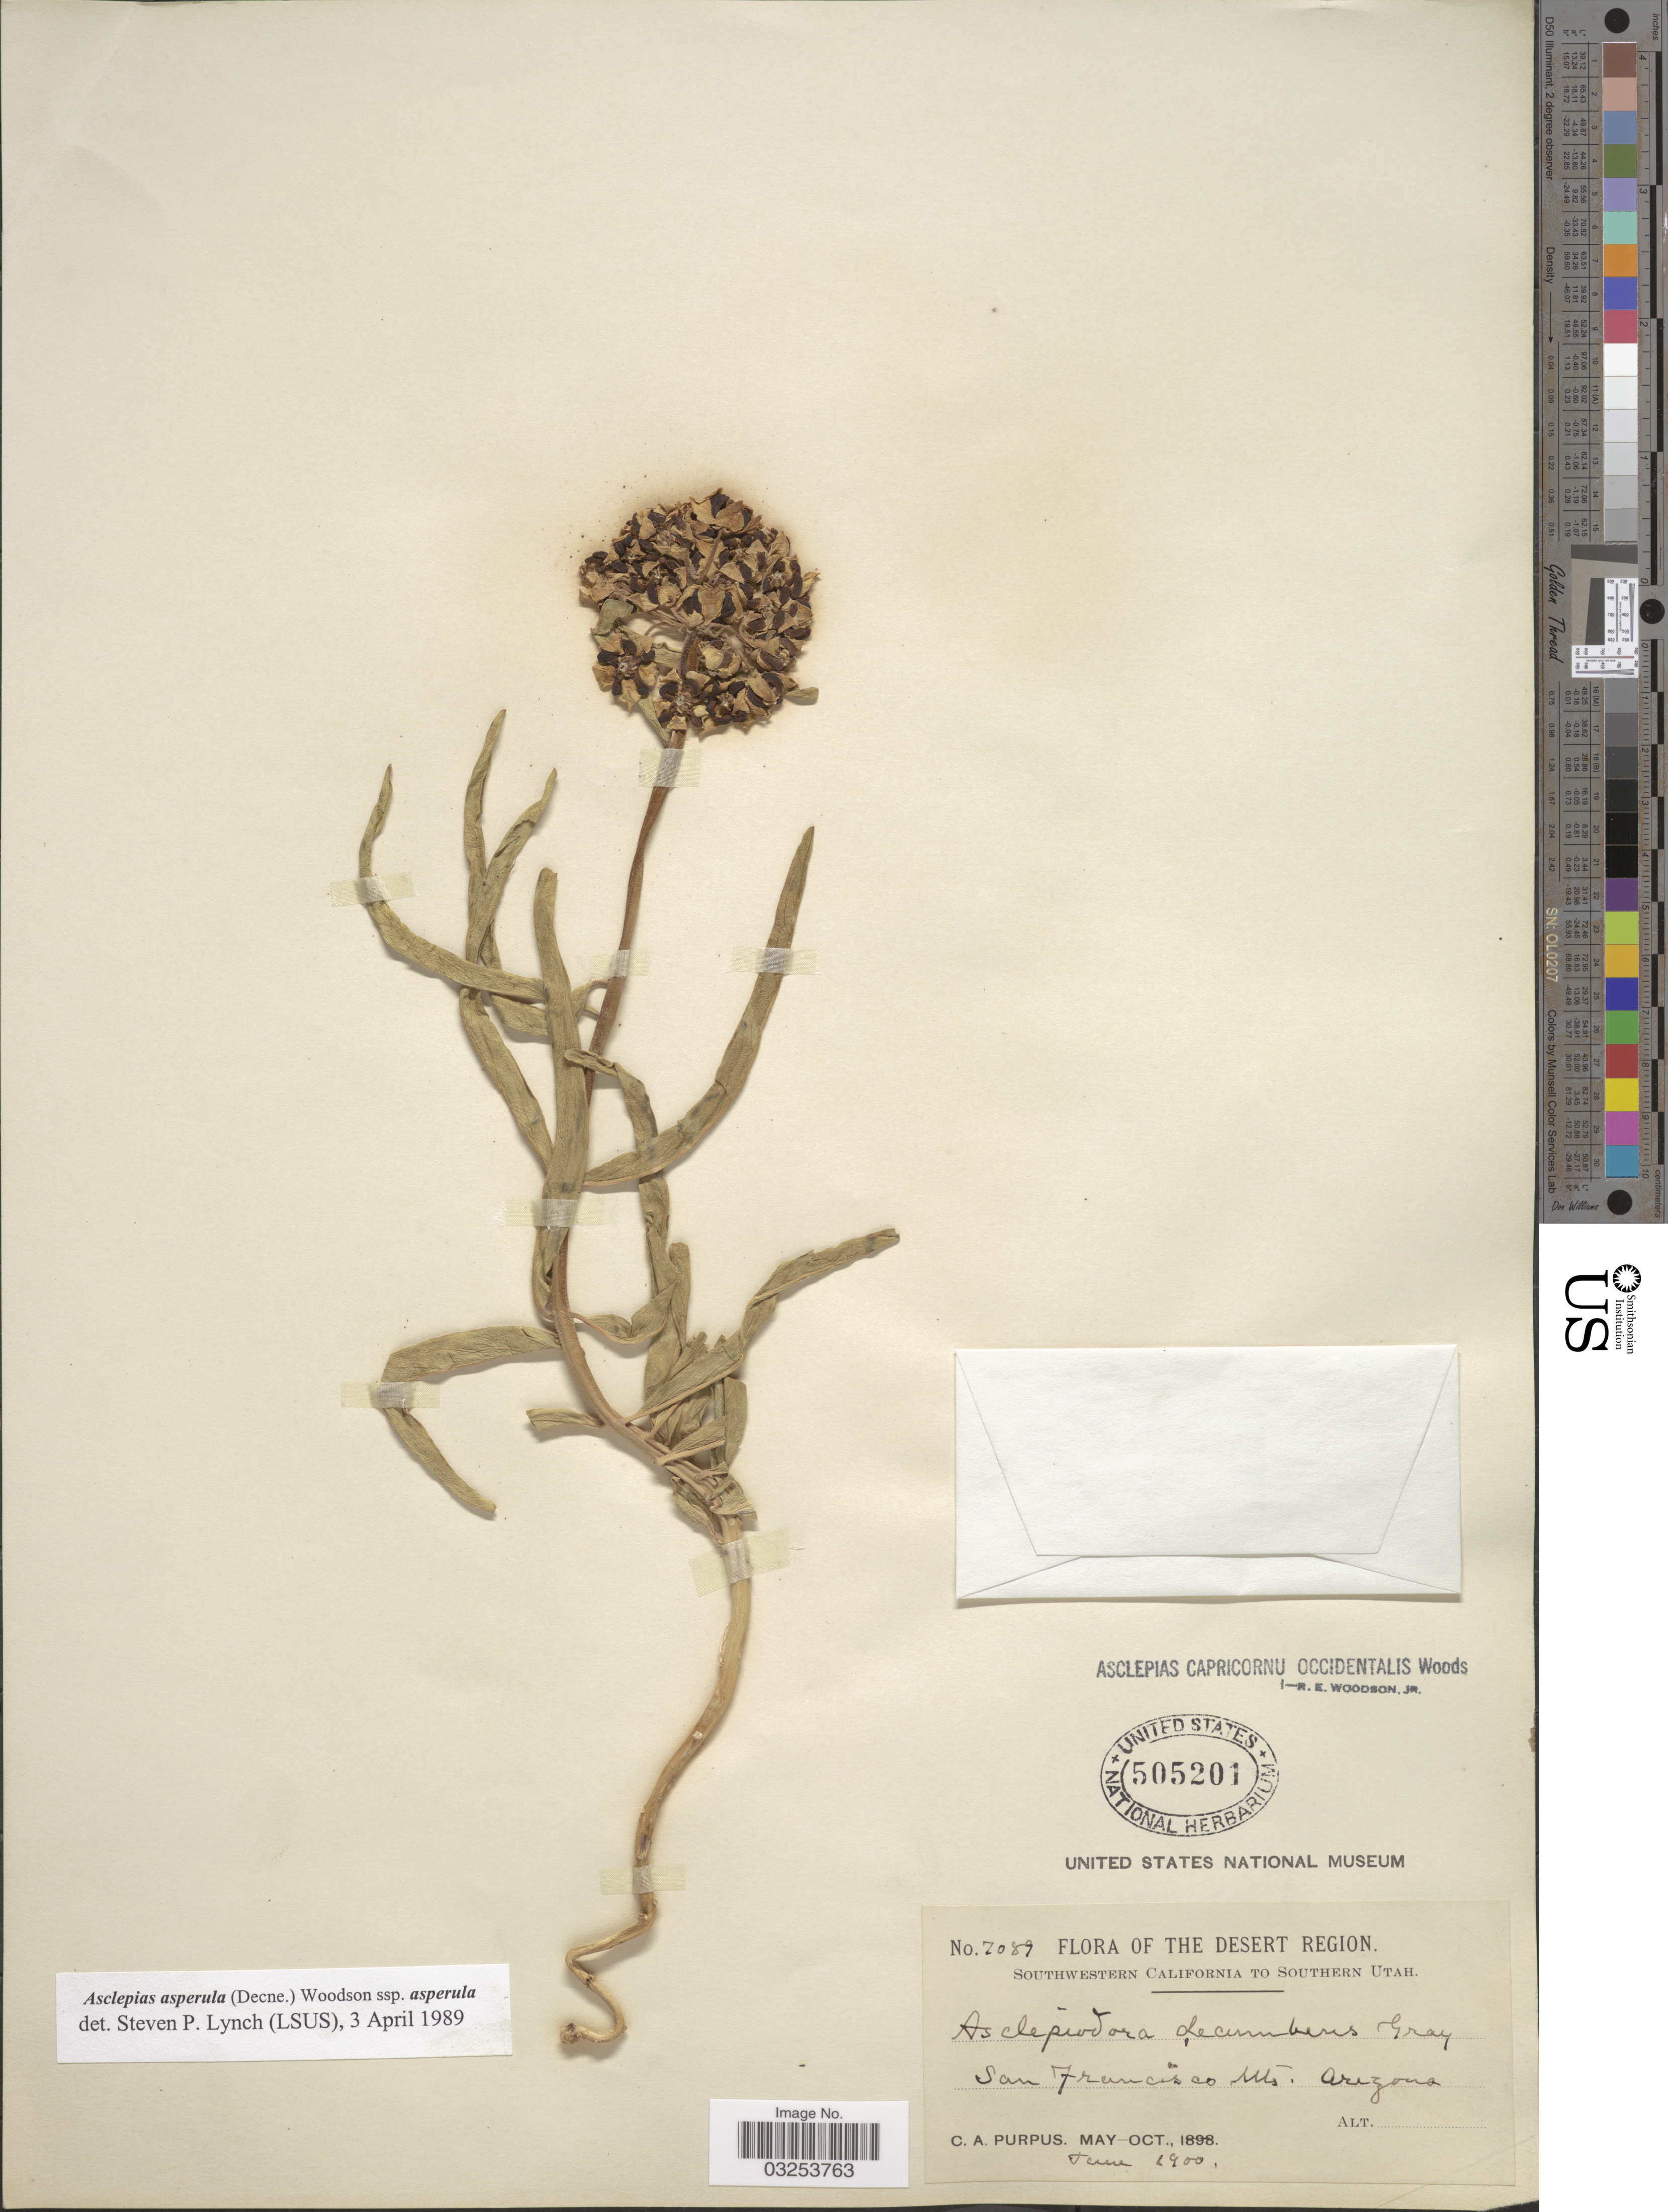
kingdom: Plantae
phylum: Tracheophyta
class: Magnoliopsida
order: Gentianales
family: Apocynaceae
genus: Asclepias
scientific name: Asclepias asperula subsp. asperula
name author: (Decne.) Woodson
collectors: C. A. Purpus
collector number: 7089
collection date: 1900-06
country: United States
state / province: Arizona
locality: Desert Region. San Francisco Mts.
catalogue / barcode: US 505201